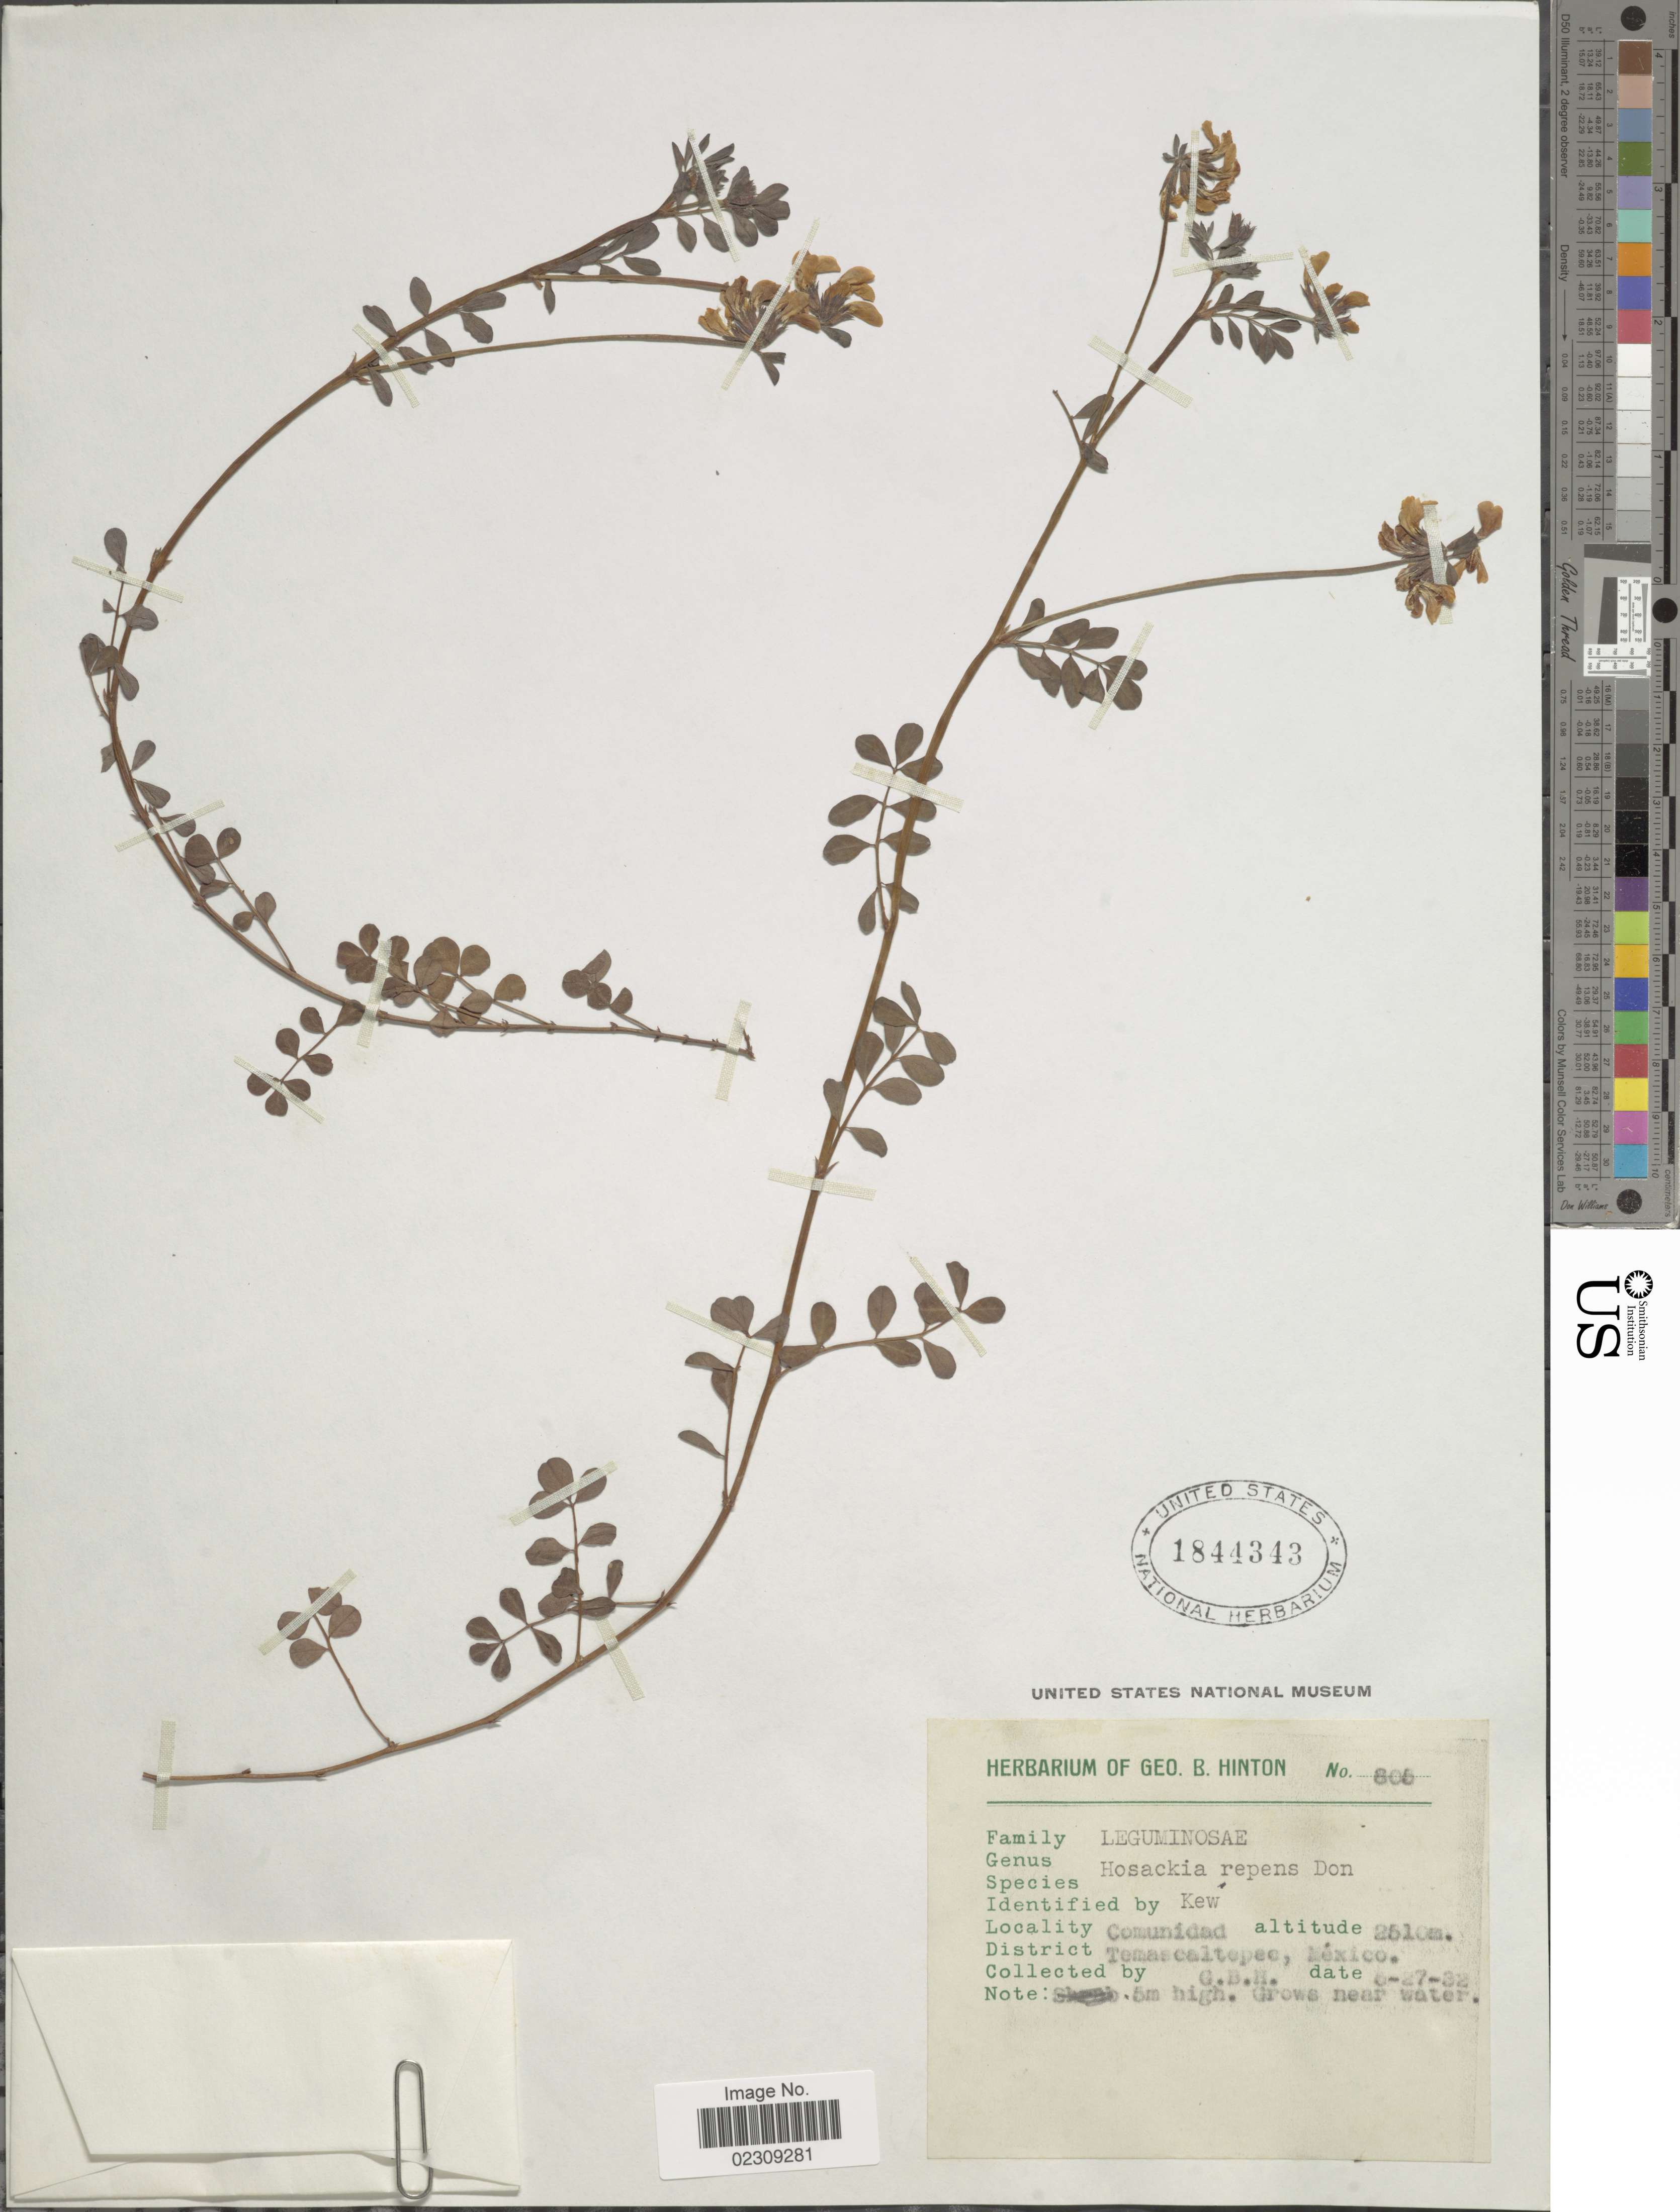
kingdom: Plantae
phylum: Tracheophyta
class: Magnoliopsida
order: Fabales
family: Fabaceae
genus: Hosackia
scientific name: Hosackia repens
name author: G. Don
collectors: G. B. Hinton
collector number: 806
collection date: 1932-06-27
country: Mexico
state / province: México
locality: Cimunidad, District Temascaltepec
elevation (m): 2510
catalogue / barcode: US 1844343